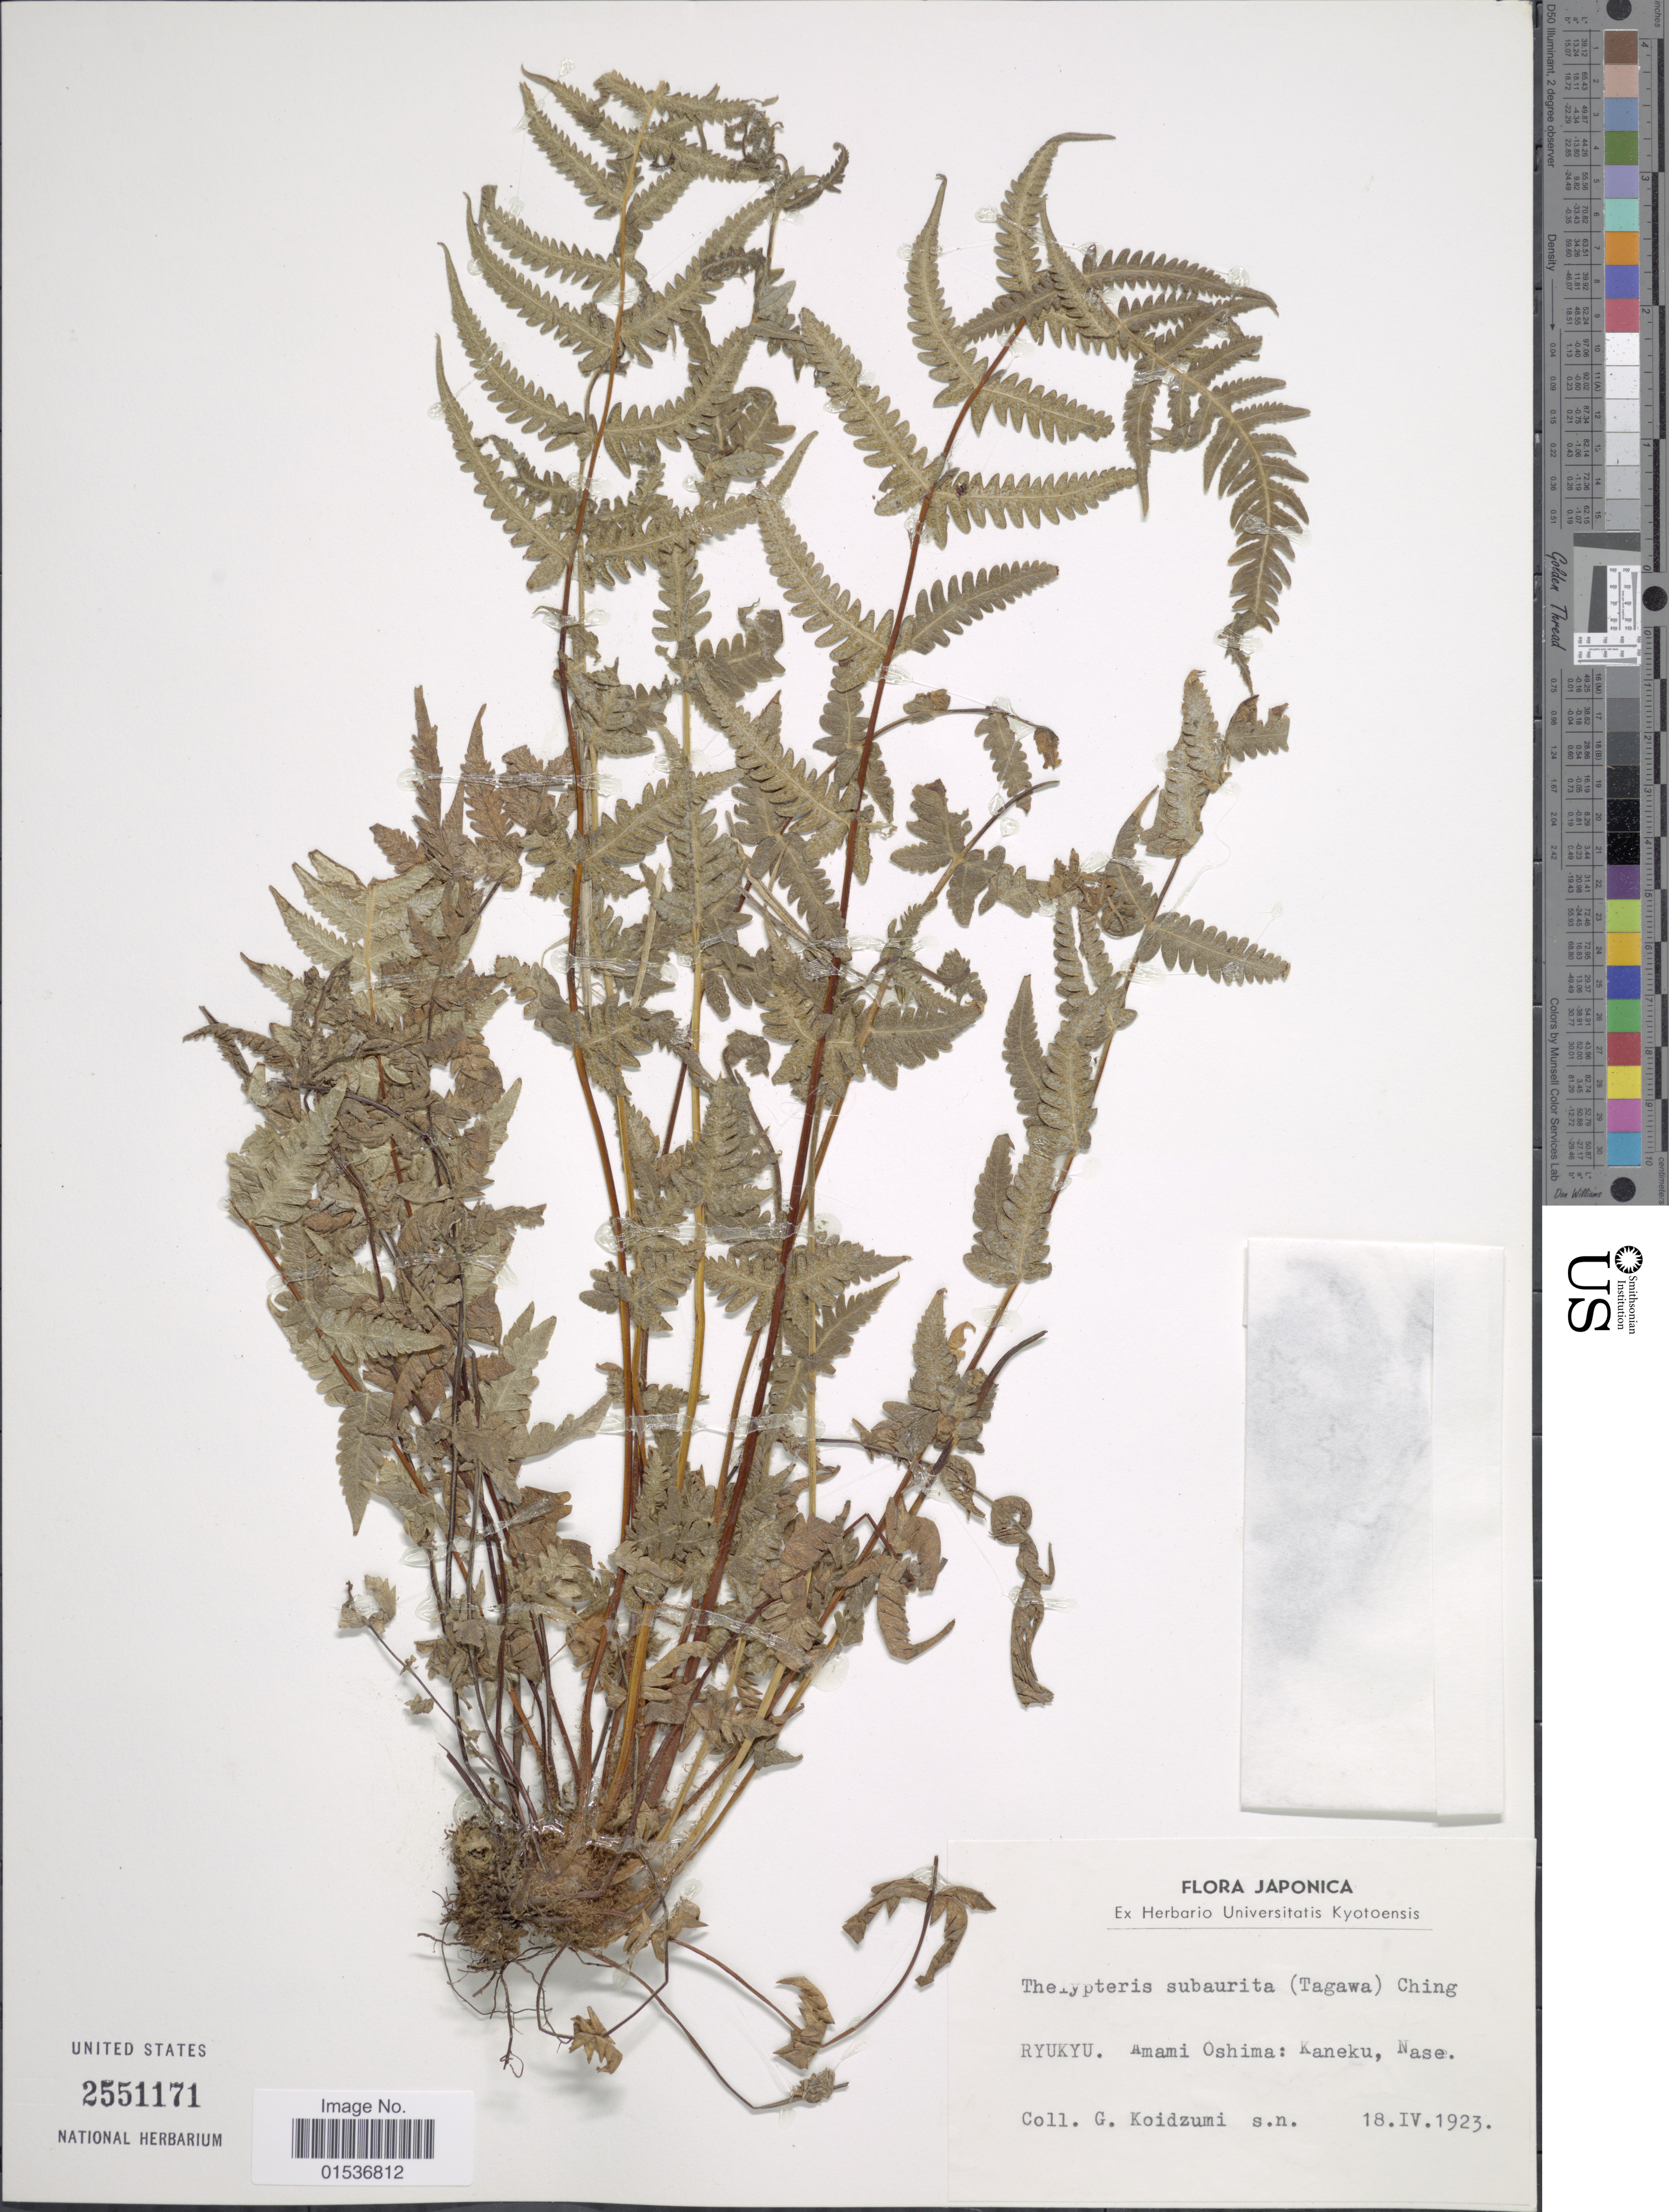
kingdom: Plantae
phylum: Tracheophyta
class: Polypodiopsida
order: Polypodiales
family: Thelypteridaceae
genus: Pseudophegopteris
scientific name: Pseudophegopteris subaurita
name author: (Tagawa) Ching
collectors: G. Koidzumi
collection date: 1923-04-18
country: Japan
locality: Japonica, Ryukyu, Amami Oshima: Kaneku, Nase.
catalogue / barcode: US 2551171